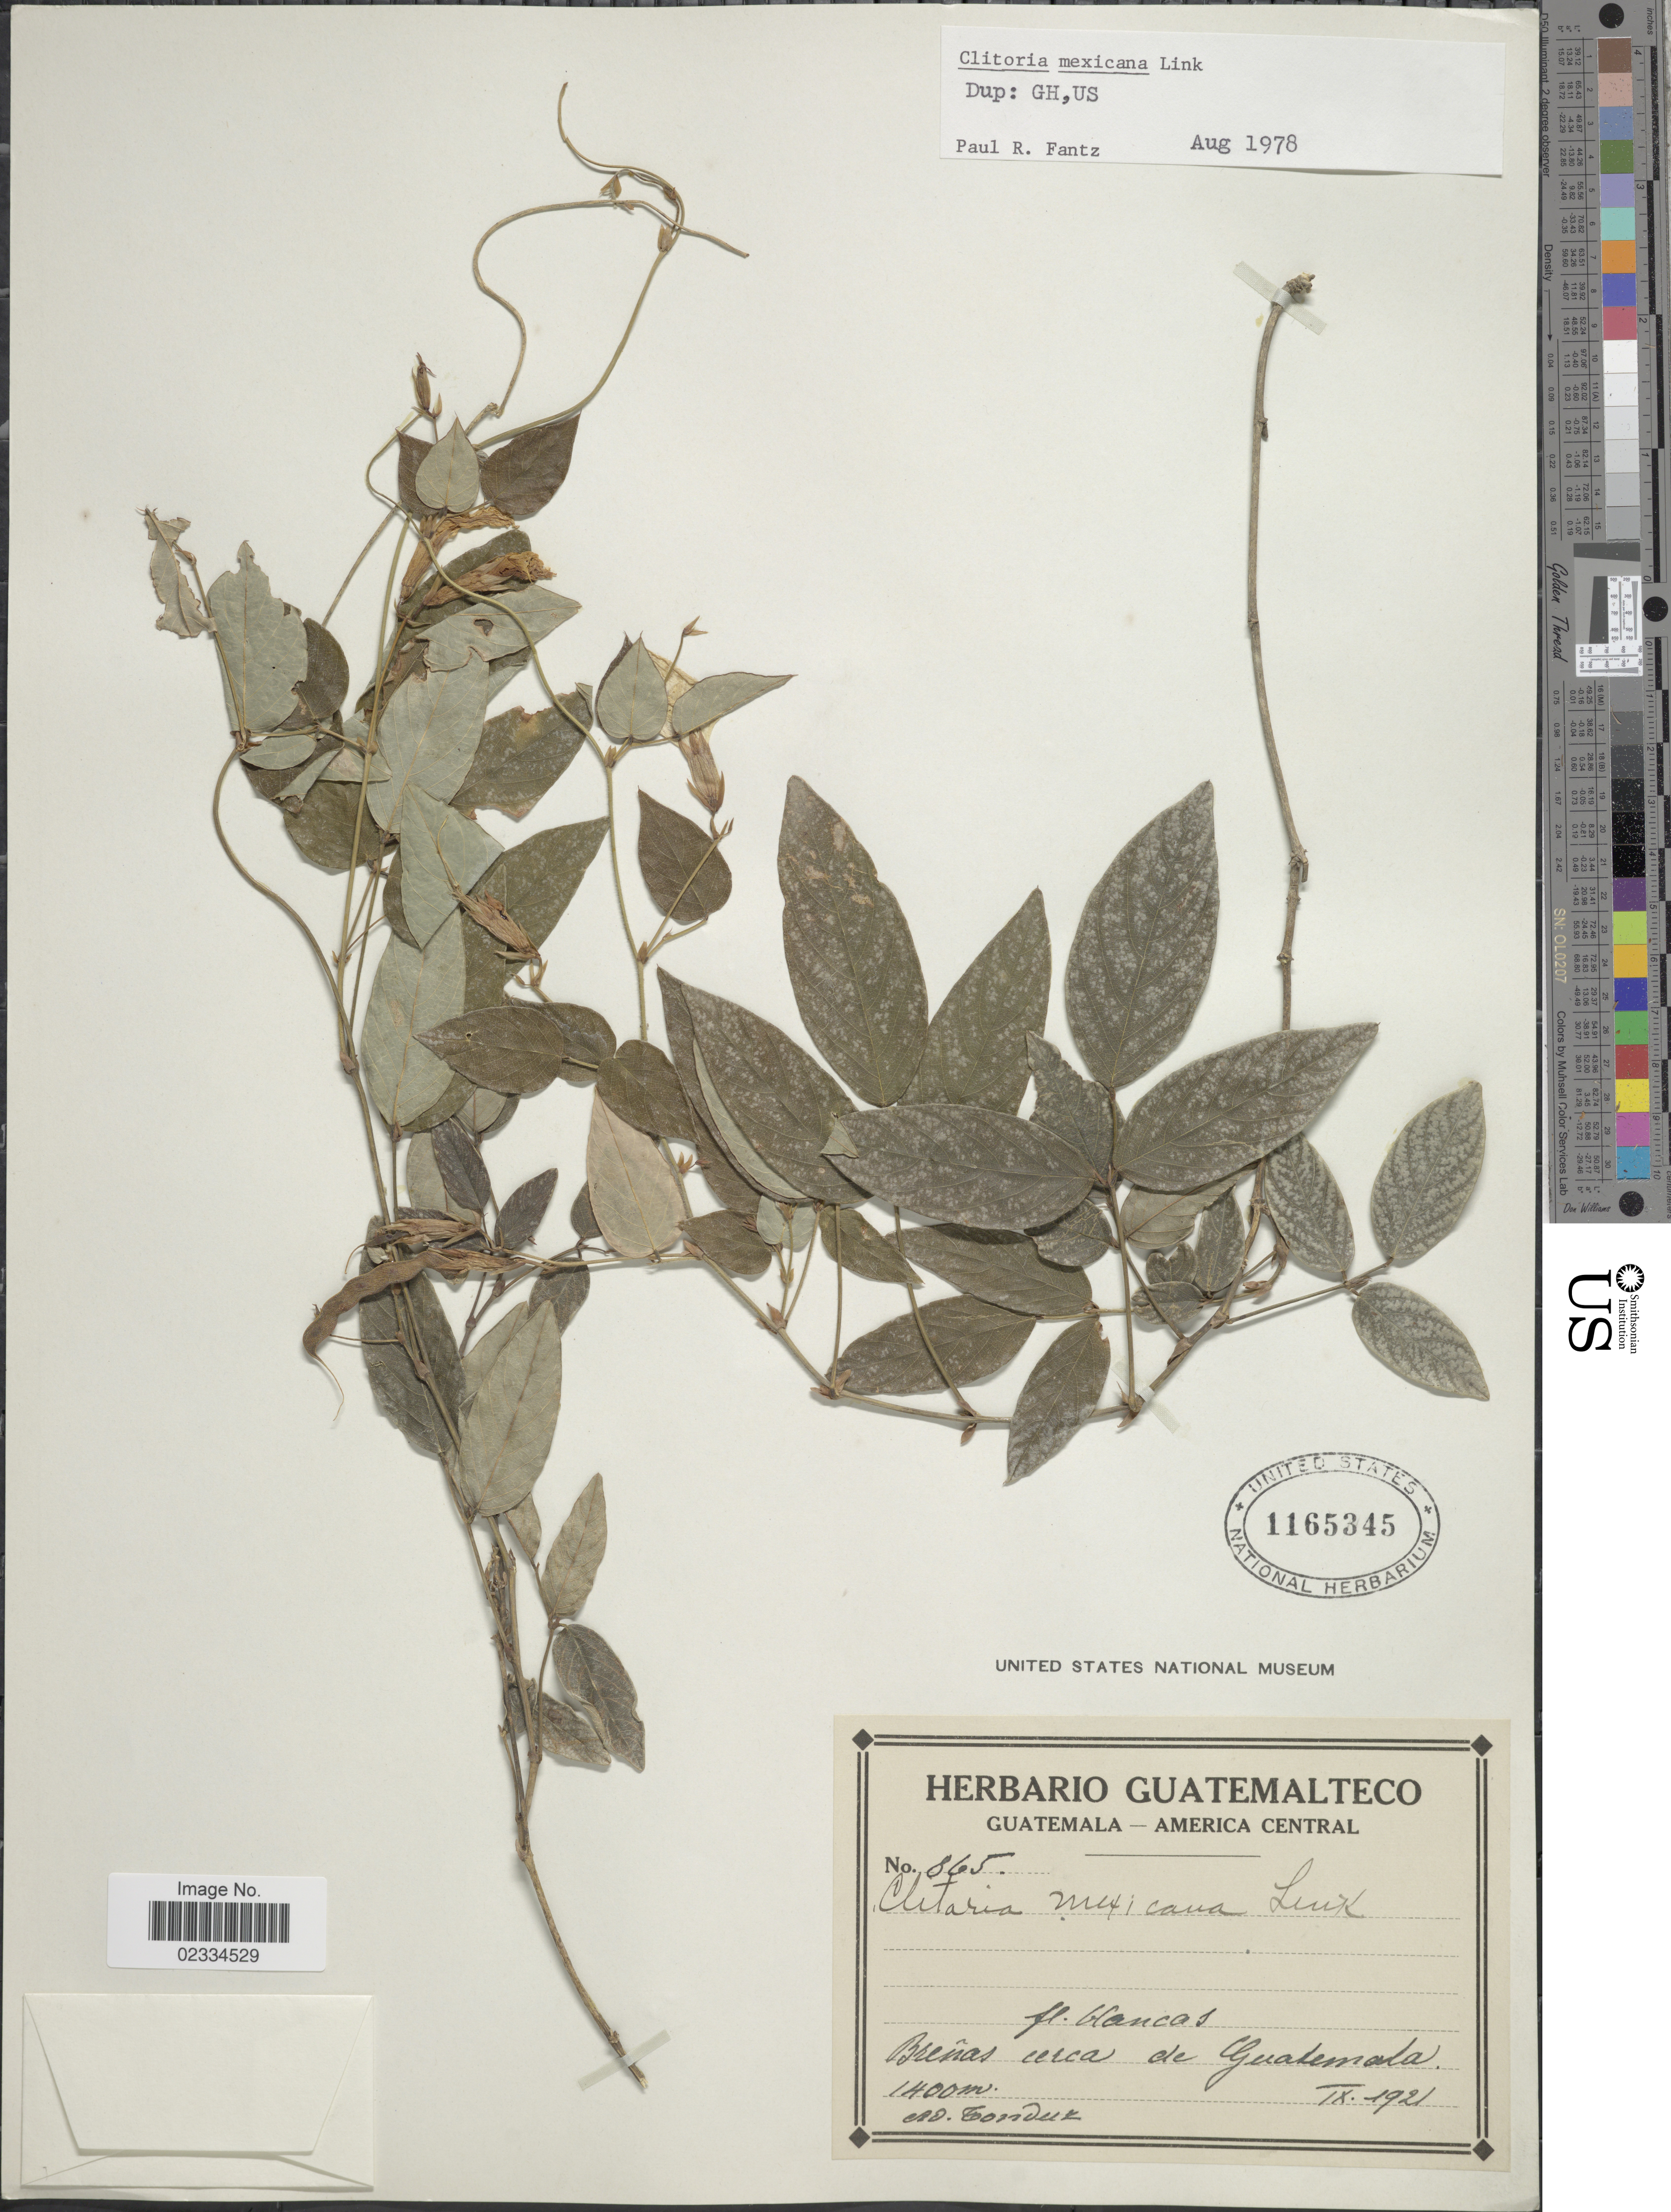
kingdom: Plantae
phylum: Tracheophyta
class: Magnoliopsida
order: Fabales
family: Fabaceae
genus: Clitoria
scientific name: Clitoria mexicana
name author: Link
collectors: A. Tonduz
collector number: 865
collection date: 1921-09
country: Guatemala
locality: Brenas cerca de Guatemala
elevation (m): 1400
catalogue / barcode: US 1165345